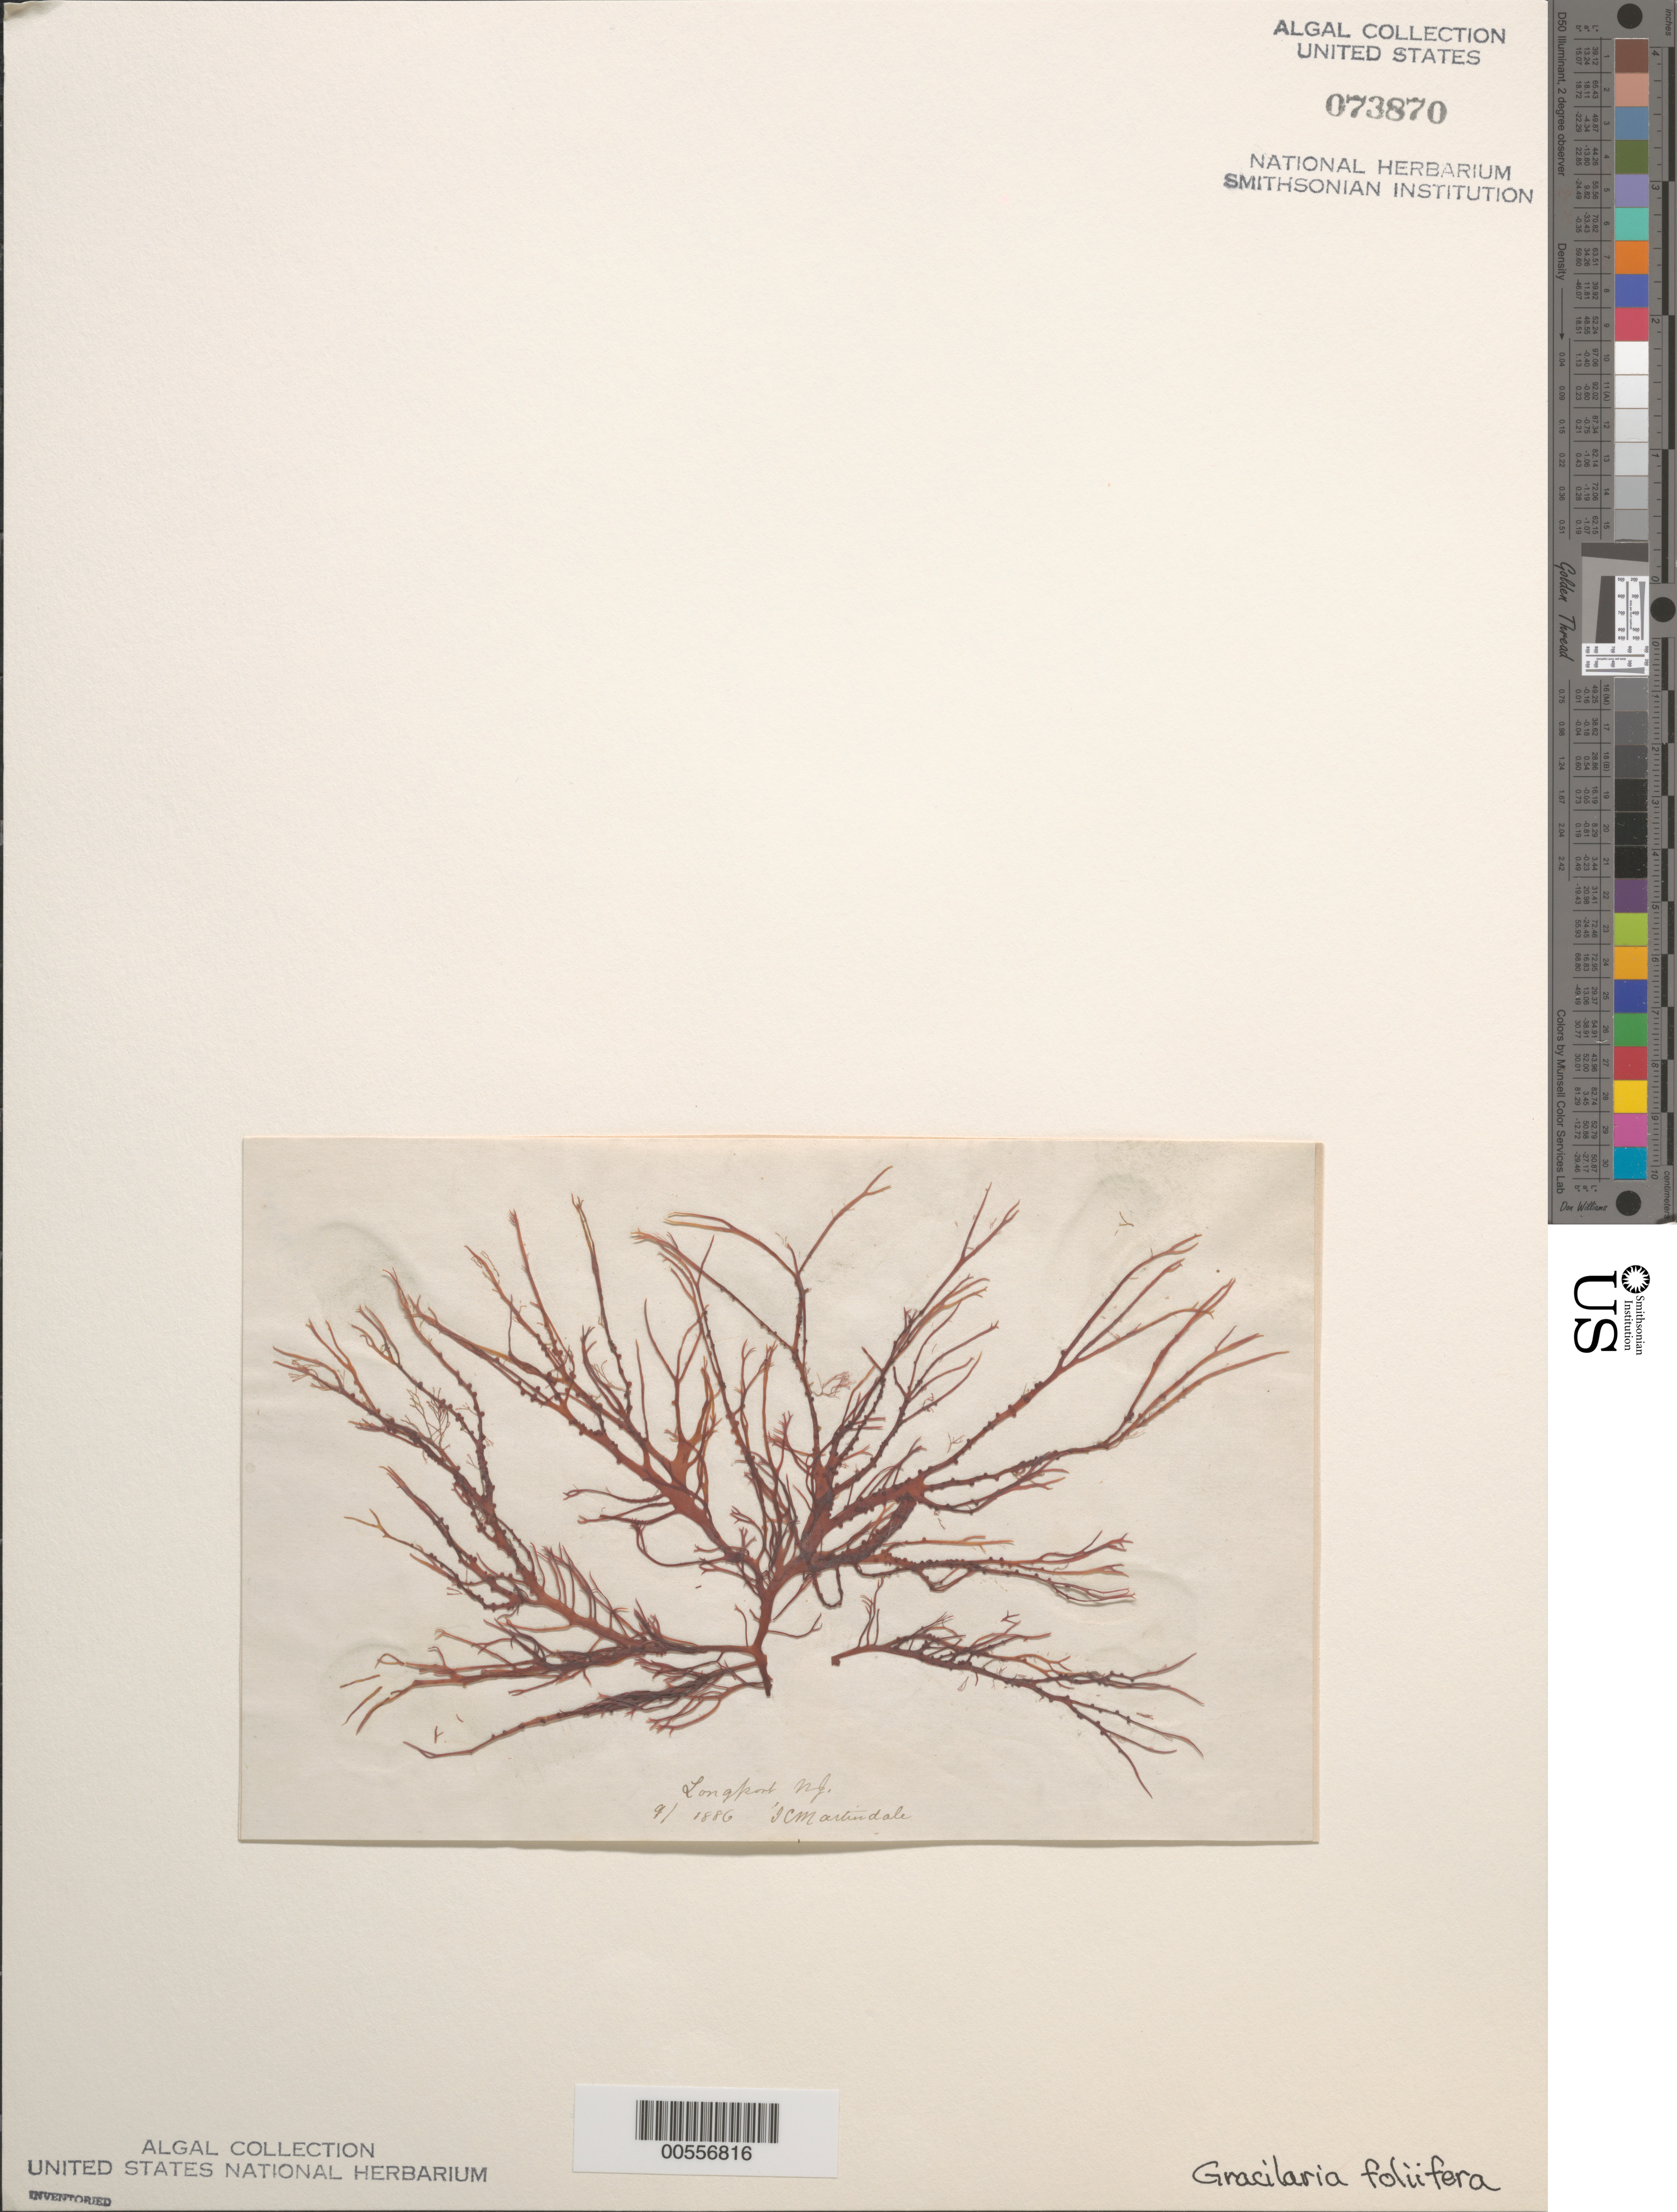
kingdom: Plantae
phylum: Rhodophyta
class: Florideophyceae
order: Gracilariales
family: Gracilariaceae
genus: Gracilaria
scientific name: Gracilaria foliifera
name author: (Forssk.) Børgesen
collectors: I. C. Martindale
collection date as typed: Sep 1886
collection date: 1886-09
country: United States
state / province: New Jersey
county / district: Atlantic County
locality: Longport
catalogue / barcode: US 73870